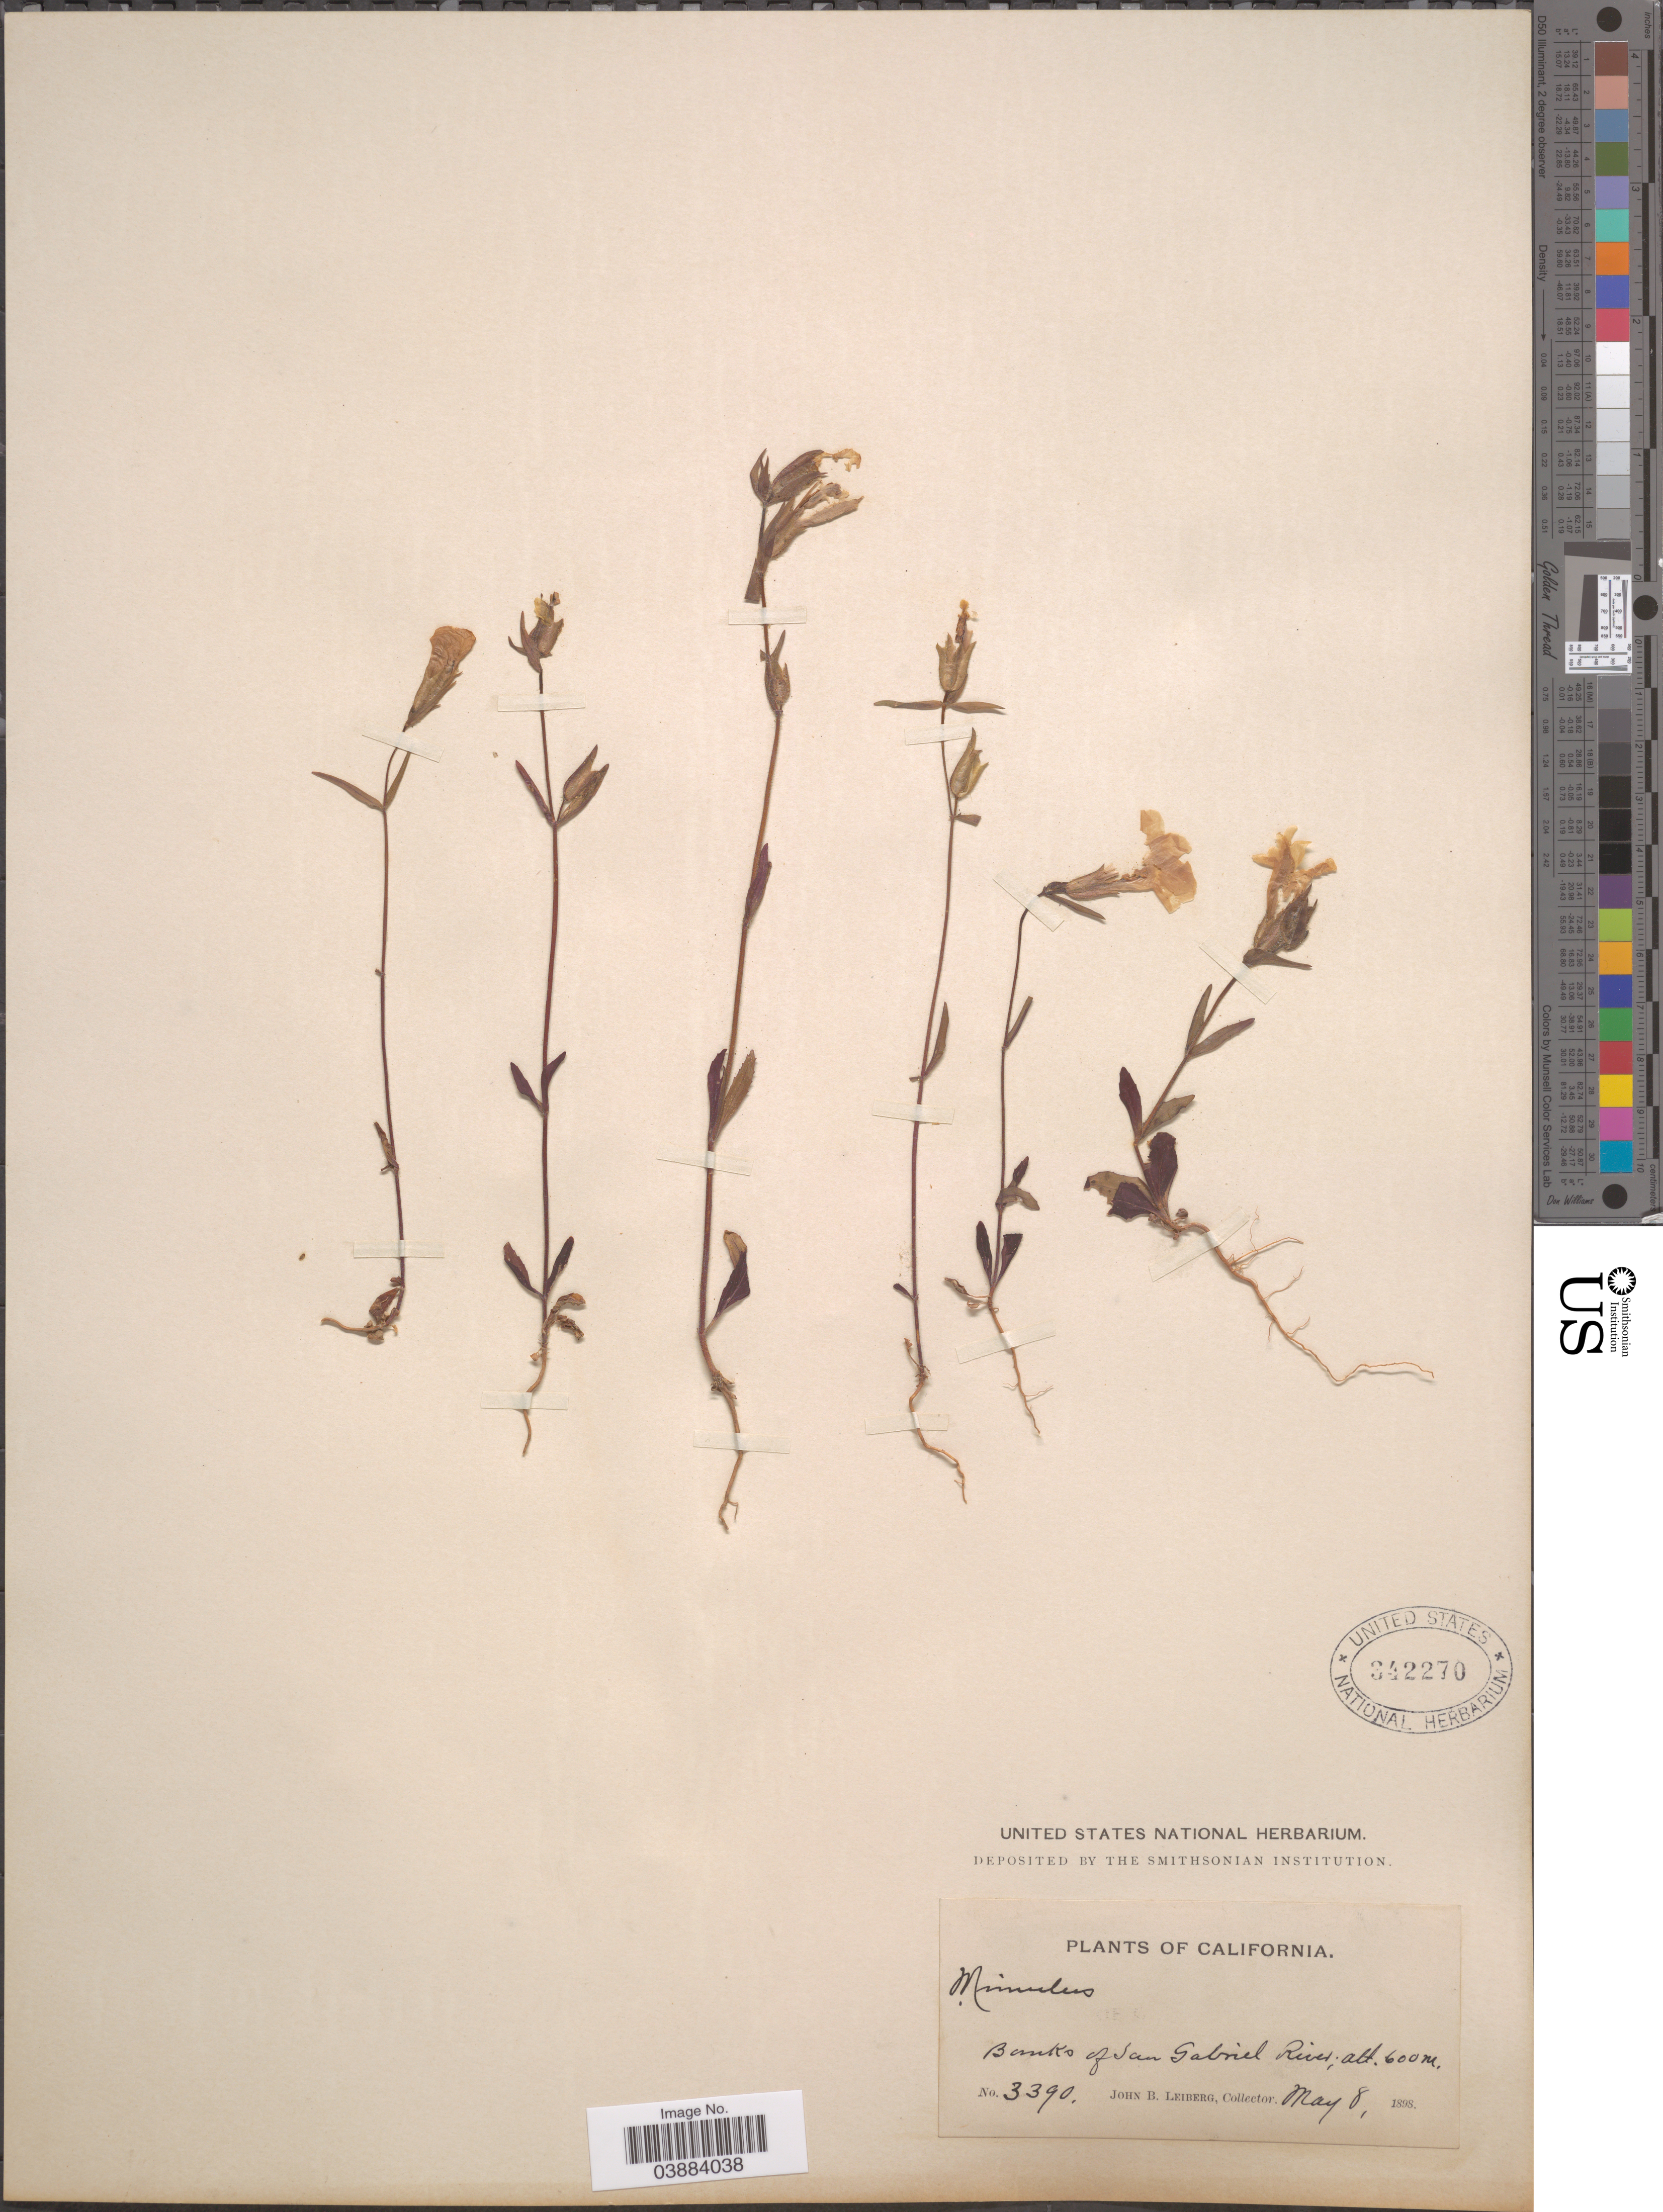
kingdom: Plantae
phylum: Tracheophyta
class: Magnoliopsida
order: Lamiales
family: Phrymaceae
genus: Eunanus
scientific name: Eunanus brevipes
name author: (Benth.) Greene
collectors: J. B. Leiberg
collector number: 3390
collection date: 1898-05-08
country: United States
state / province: California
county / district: Los Angeles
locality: Banks of San Gabriel River.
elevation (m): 600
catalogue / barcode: US 342270